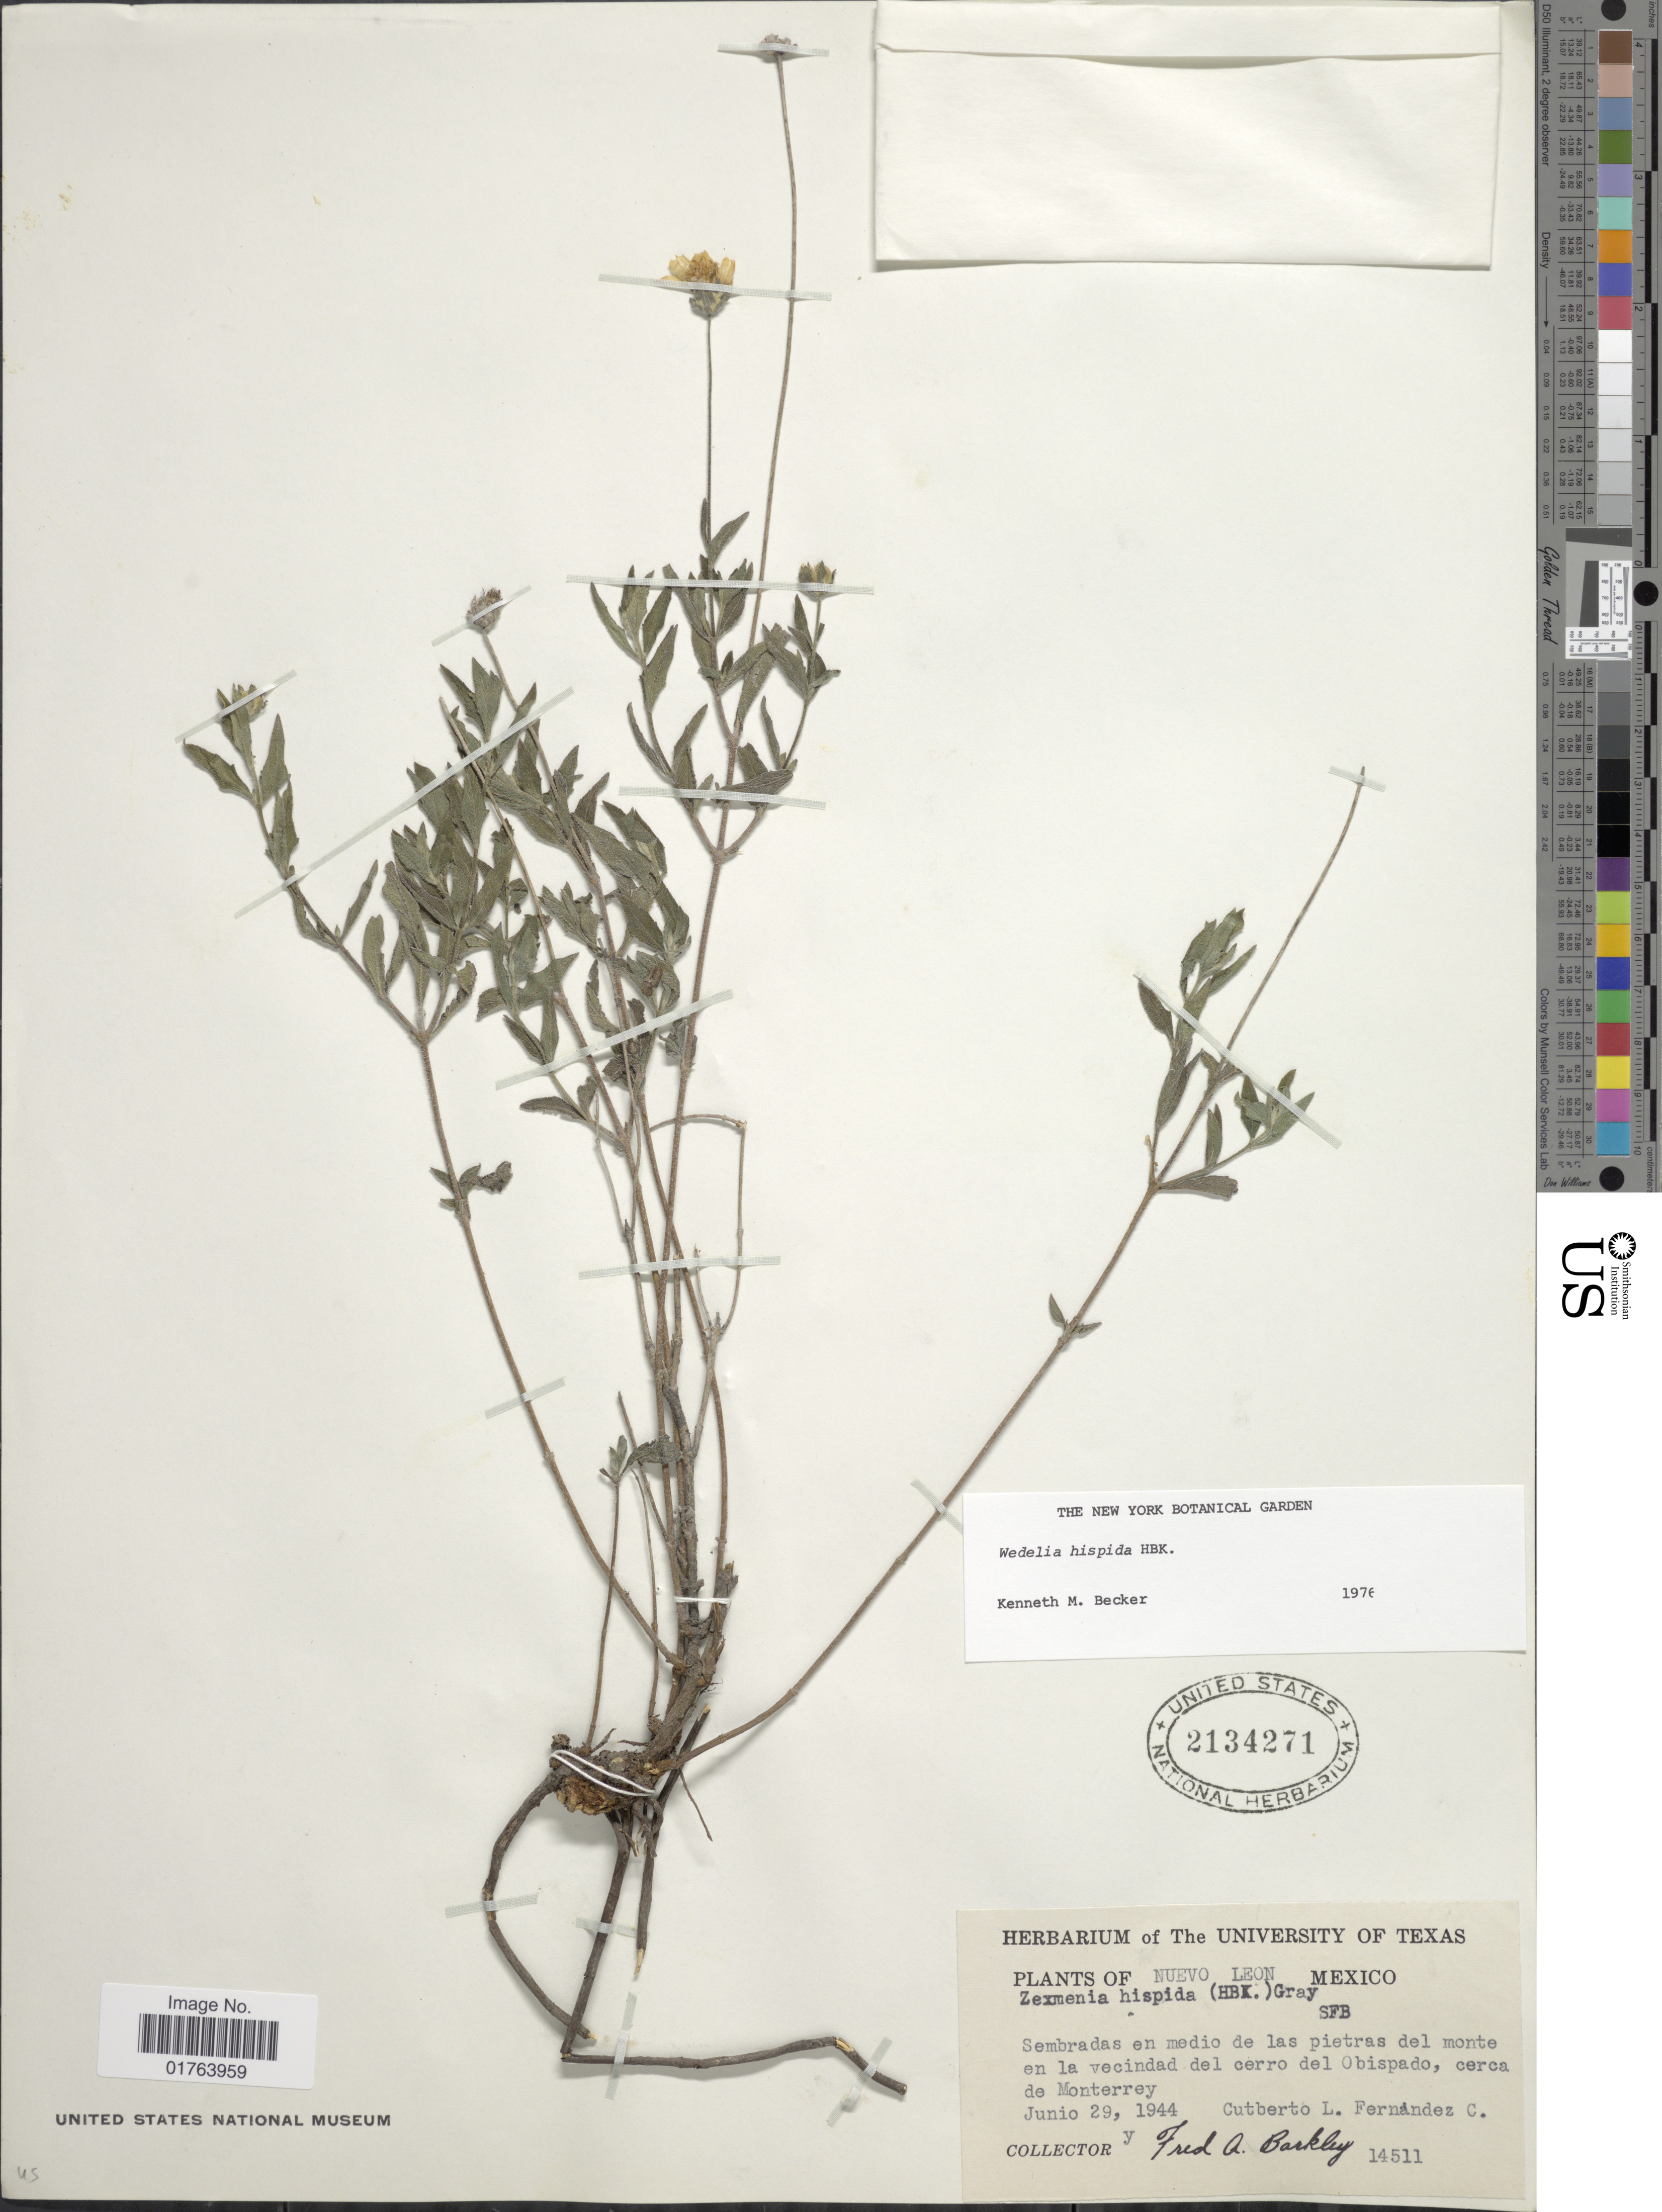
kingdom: Plantae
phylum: Tracheophyta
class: Magnoliopsida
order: Asterales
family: Asteraceae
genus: Wedelia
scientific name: Wedelia acapulcensis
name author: Kunth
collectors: F. A. Barkley & C. L. Fernández C.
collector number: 14511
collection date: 1944-06-29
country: Mexico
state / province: Nuevo León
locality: Sembradas en medio de las pietras del monte en la vecindad del cerro del Obispado, cerca de Monterrey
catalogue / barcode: US 2134271